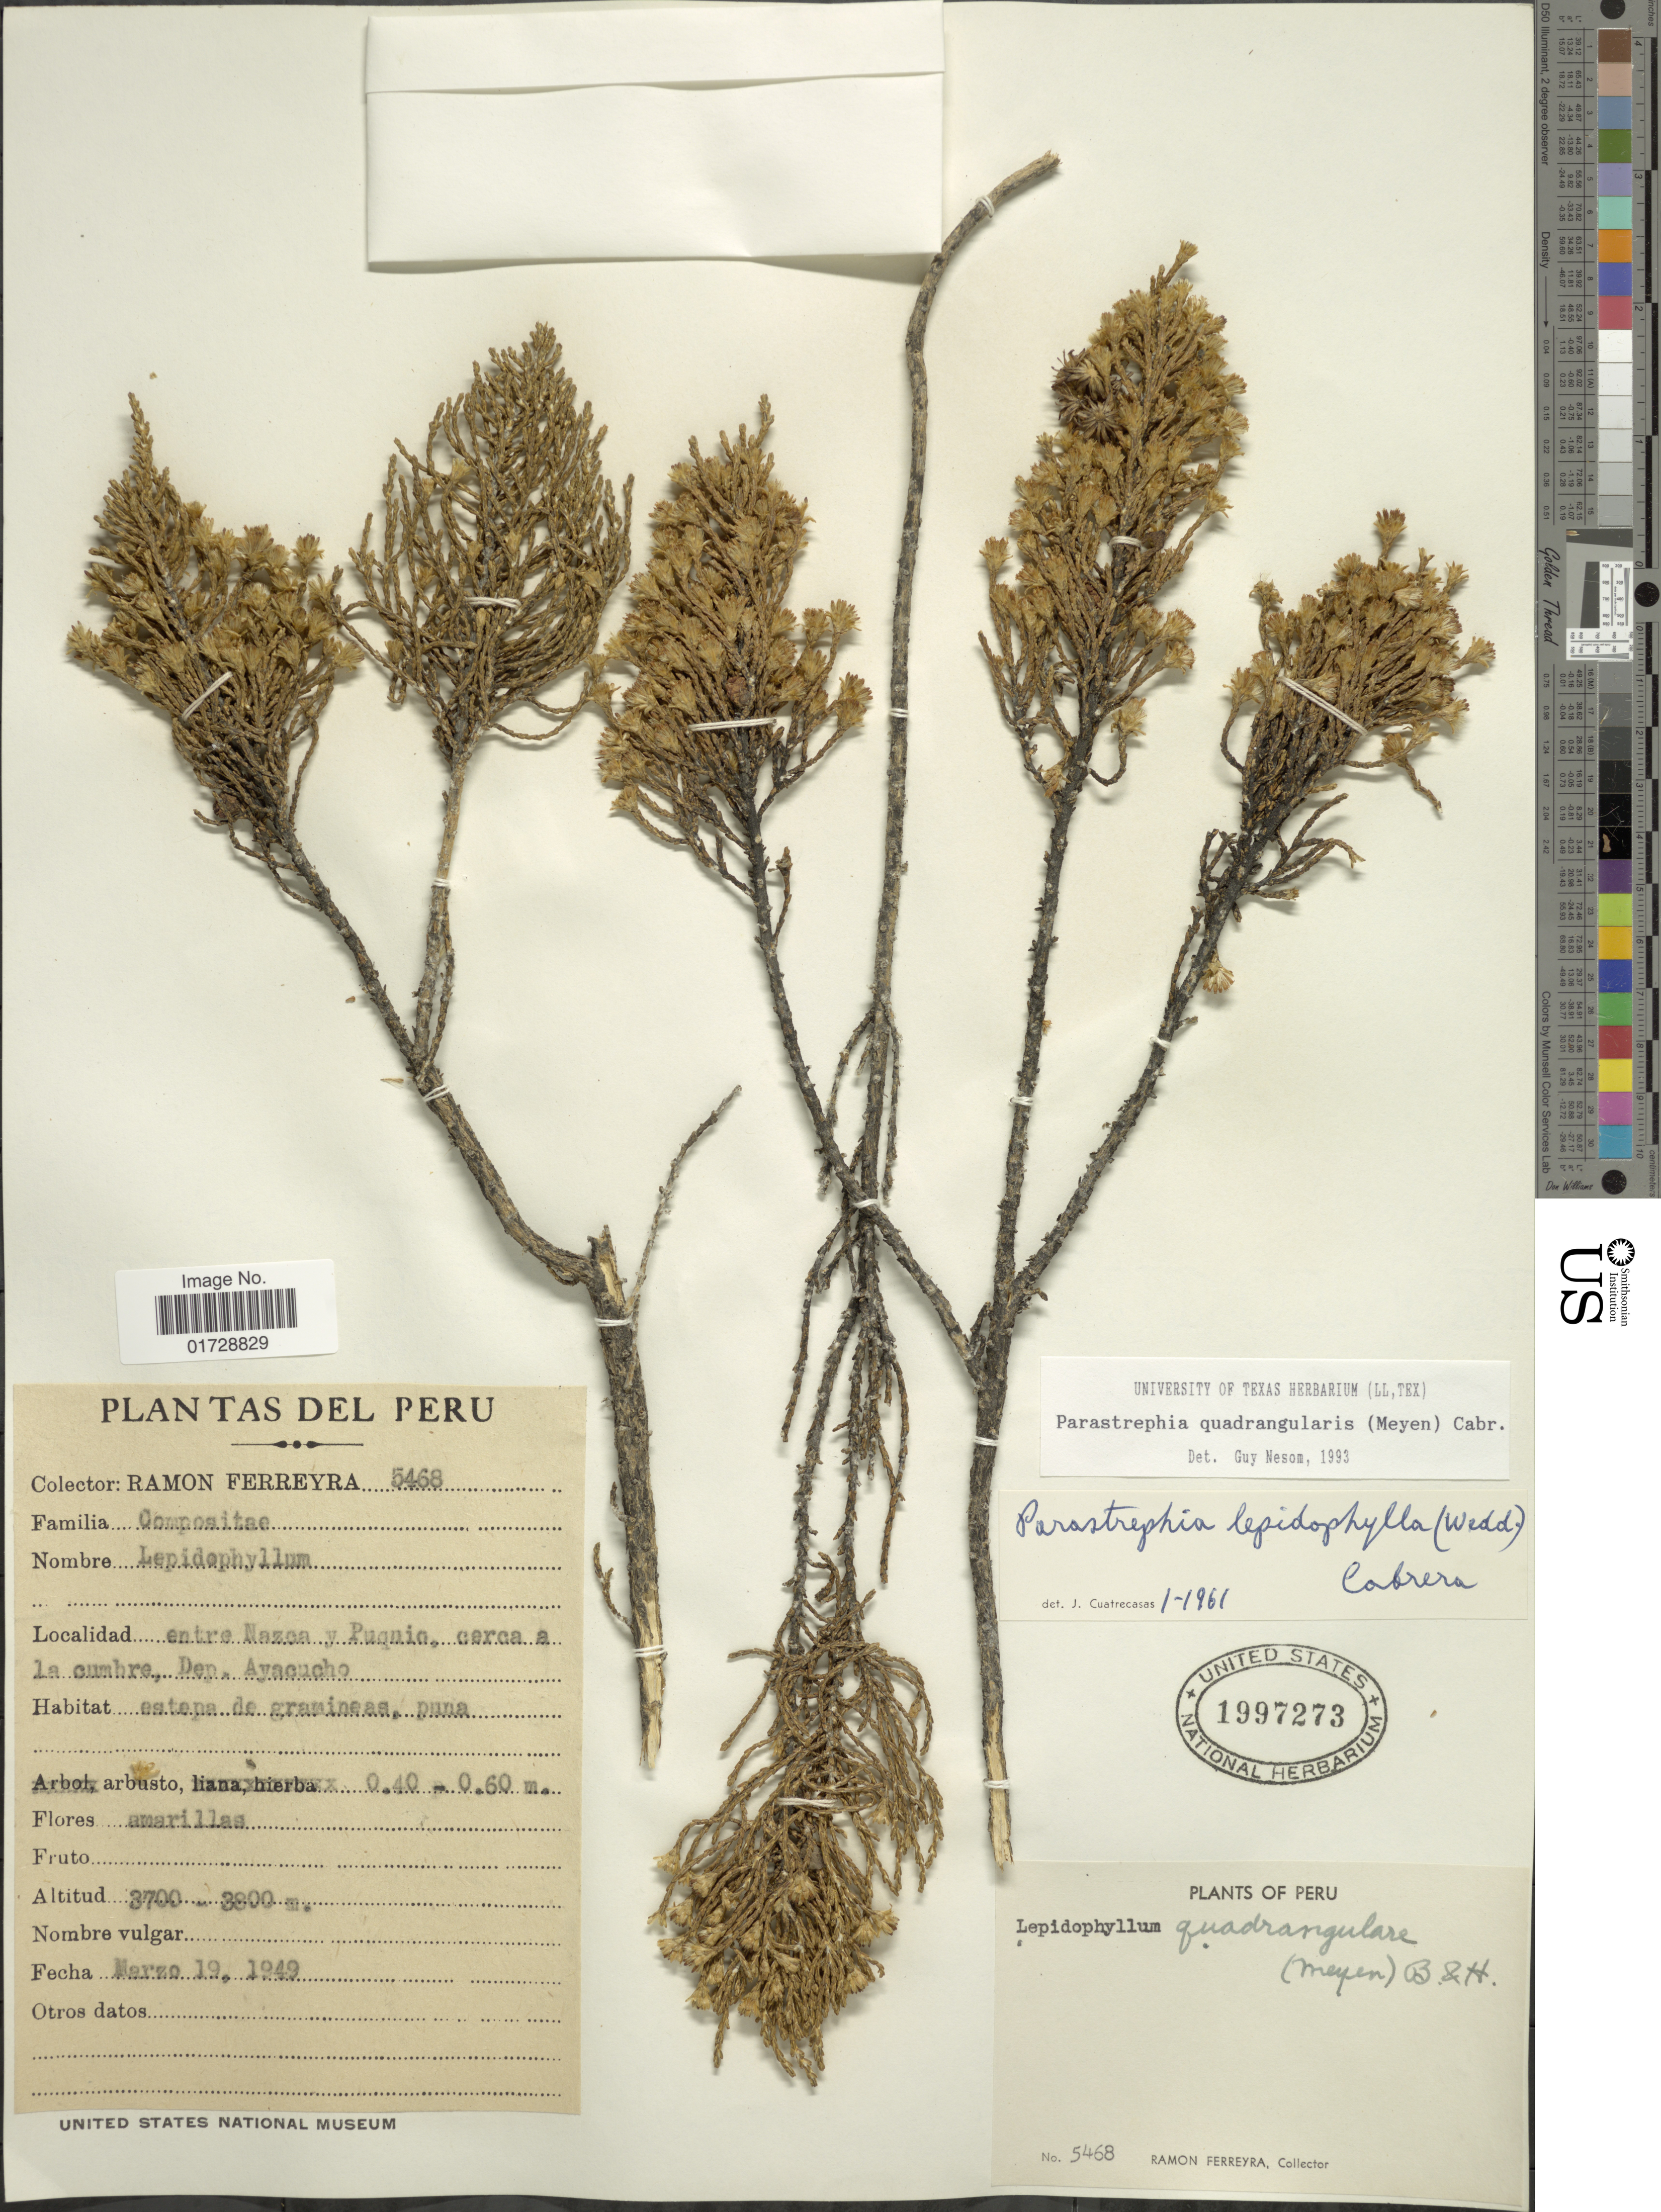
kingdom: Plantae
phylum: Tracheophyta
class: Magnoliopsida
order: Asterales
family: Asteraceae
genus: Parastrephia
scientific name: Parastrephia quadrangularis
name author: (Meyen) Cabrera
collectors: R. A. Ferreyra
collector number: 5468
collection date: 1949-03-19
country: Peru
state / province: Ayacucho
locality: Entre Nazca y Puquio, cerca a la cumbre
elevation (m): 3700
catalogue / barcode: US 1997273